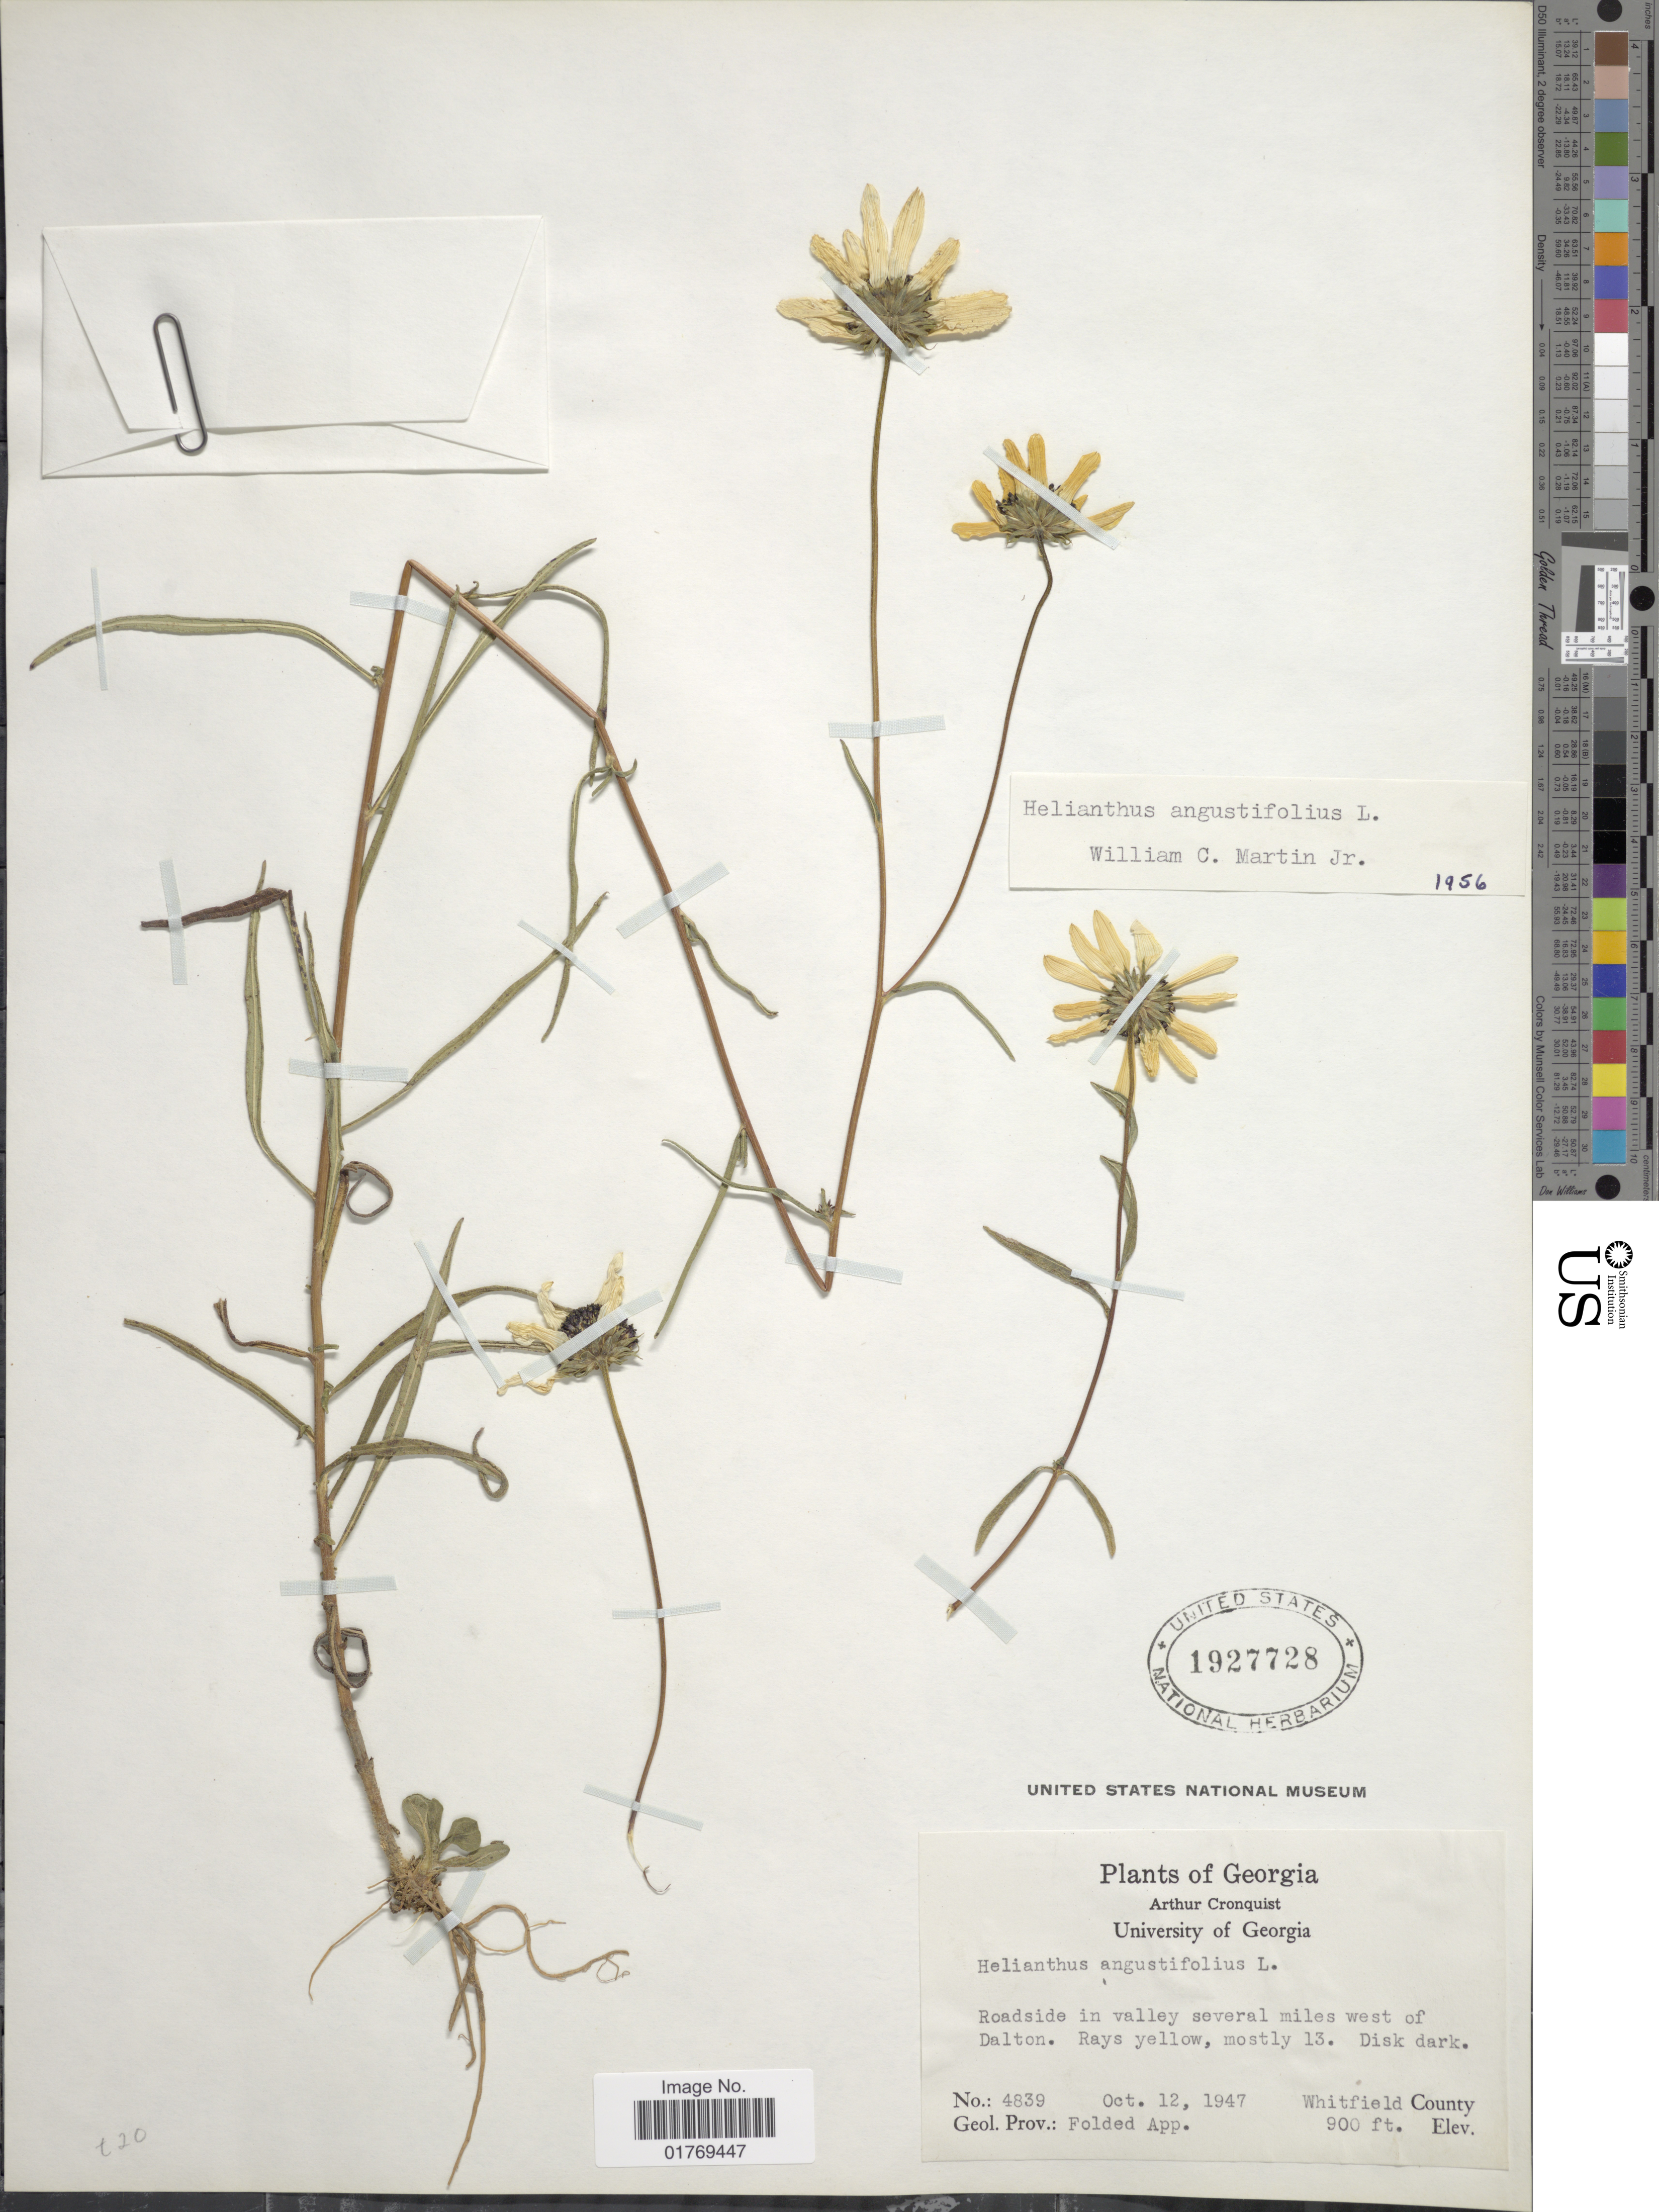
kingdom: Plantae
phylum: Tracheophyta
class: Magnoliopsida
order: Asterales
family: Asteraceae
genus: Helianthus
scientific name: Helianthus angustifolius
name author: L.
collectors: A. J. Cronquist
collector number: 4839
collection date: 1947-10-12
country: United States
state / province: Georgia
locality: Roadside in valley several miles west of Dalton. Whitfield County. Geol. Prov.: Folded App.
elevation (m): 274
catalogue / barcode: US 1927728